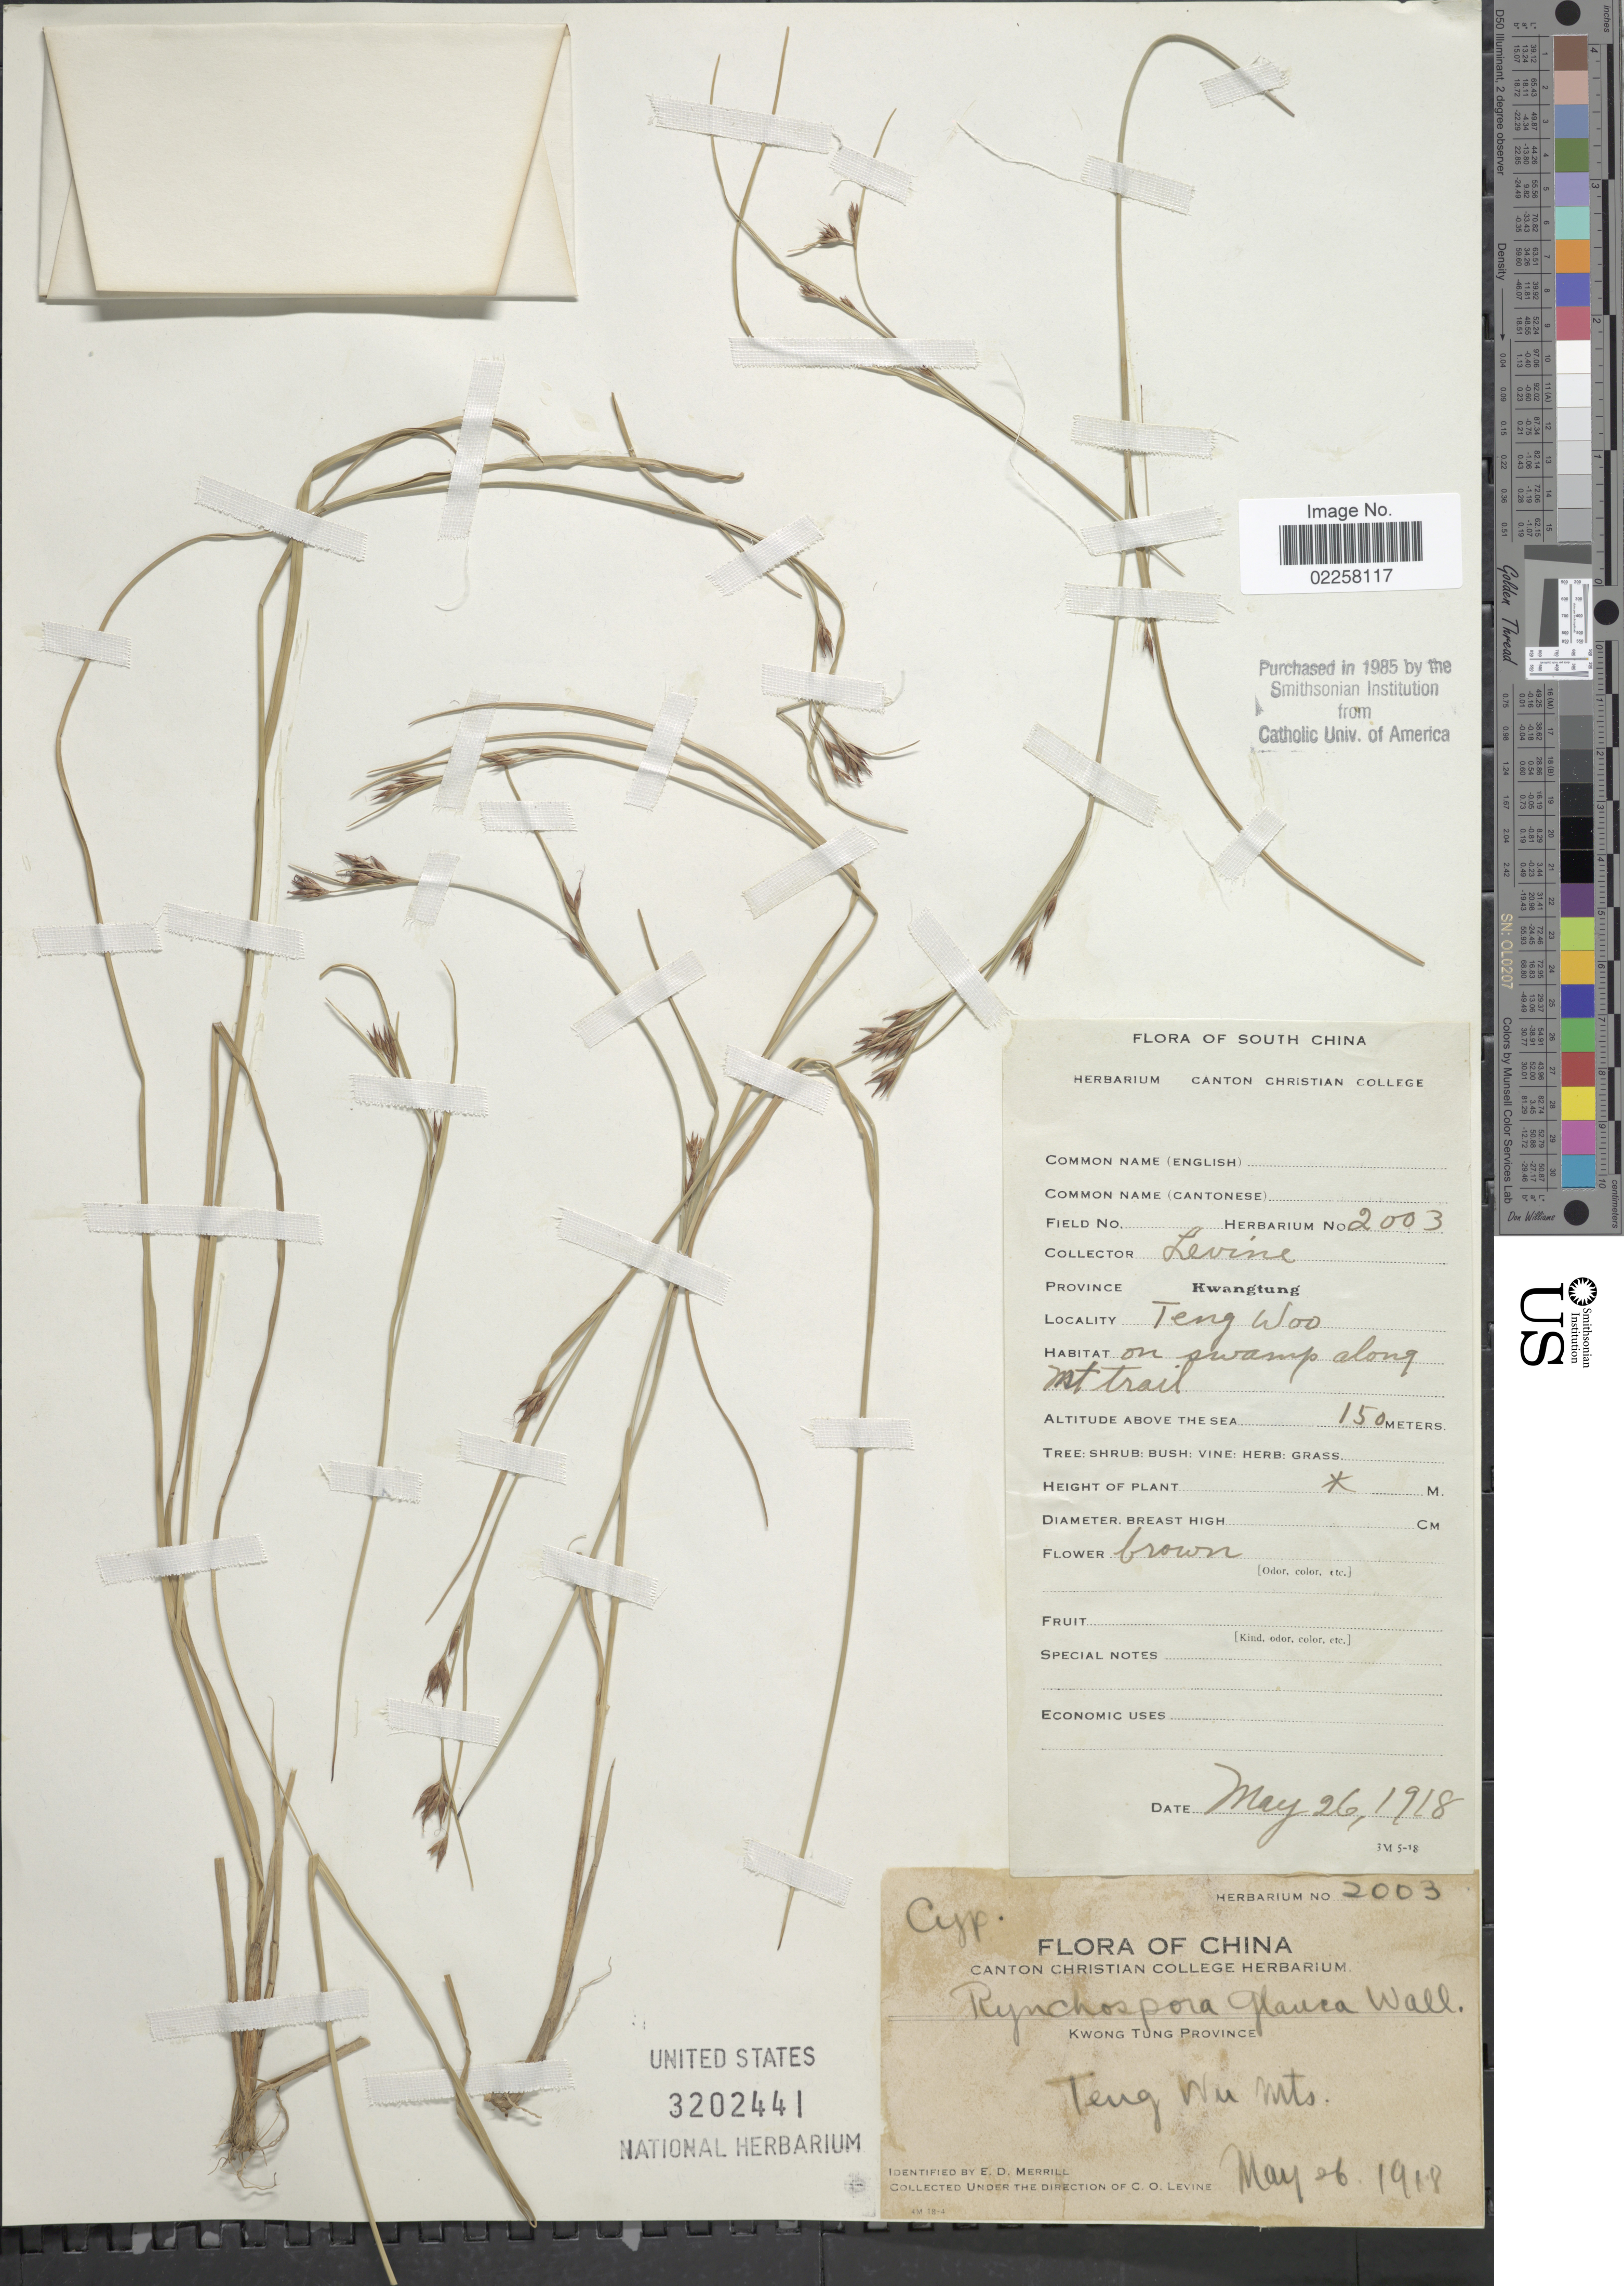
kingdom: Plantae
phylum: Tracheophyta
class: Liliopsida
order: Poales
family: Cyperaceae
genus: Rhynchospora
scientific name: Rhynchospora rugosa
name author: (Vahl) Gale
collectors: C. O. Levine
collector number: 2003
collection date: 1918-05-26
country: China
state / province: Guangdong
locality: South China. Teng Woo. Kwong Tung Province. Teng Wu Mts.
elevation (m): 150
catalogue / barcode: US 3202441